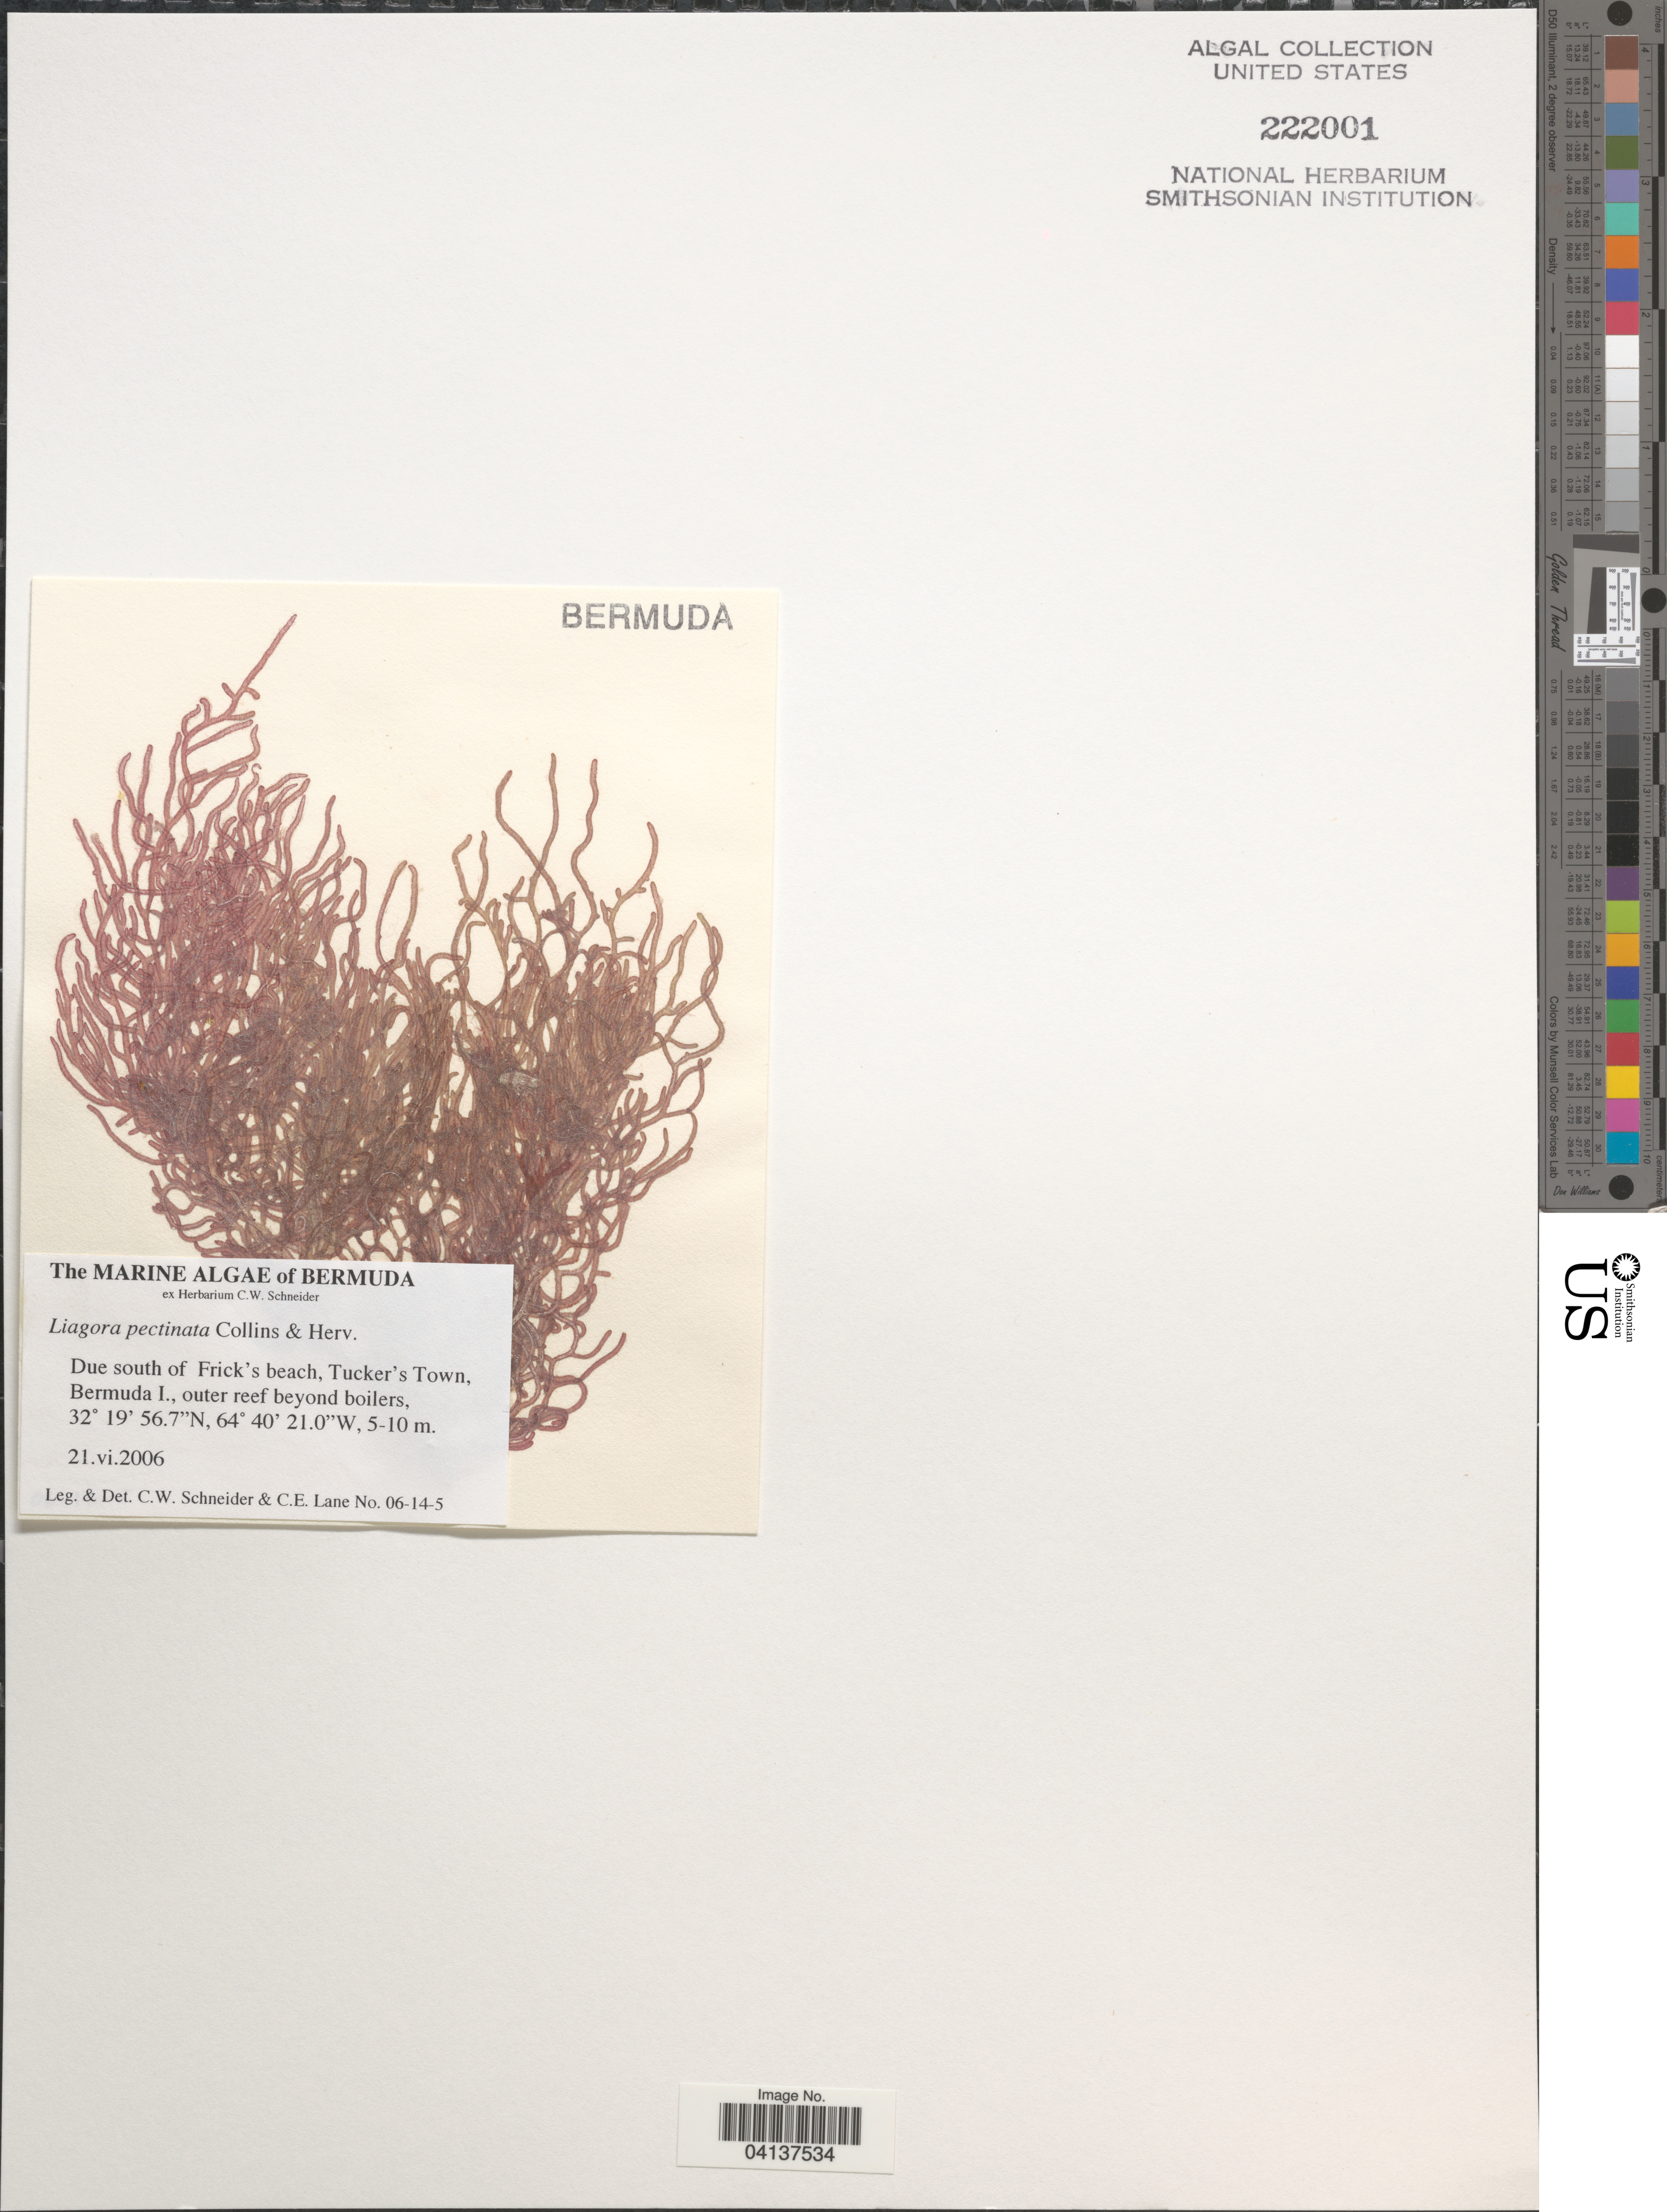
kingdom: Plantae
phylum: Rhodophyta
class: Florideophyceae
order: Nemaliales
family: Liagoraceae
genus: Liagora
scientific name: Liagora pectinata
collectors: C. W.Schneider & C. E. Lane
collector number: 06-14-5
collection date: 2006-06-21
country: Bermuda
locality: Due south of Frick's beach, Tucker's Town, Bermuda I., outer reef beyond boilers.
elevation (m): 5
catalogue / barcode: US 222001